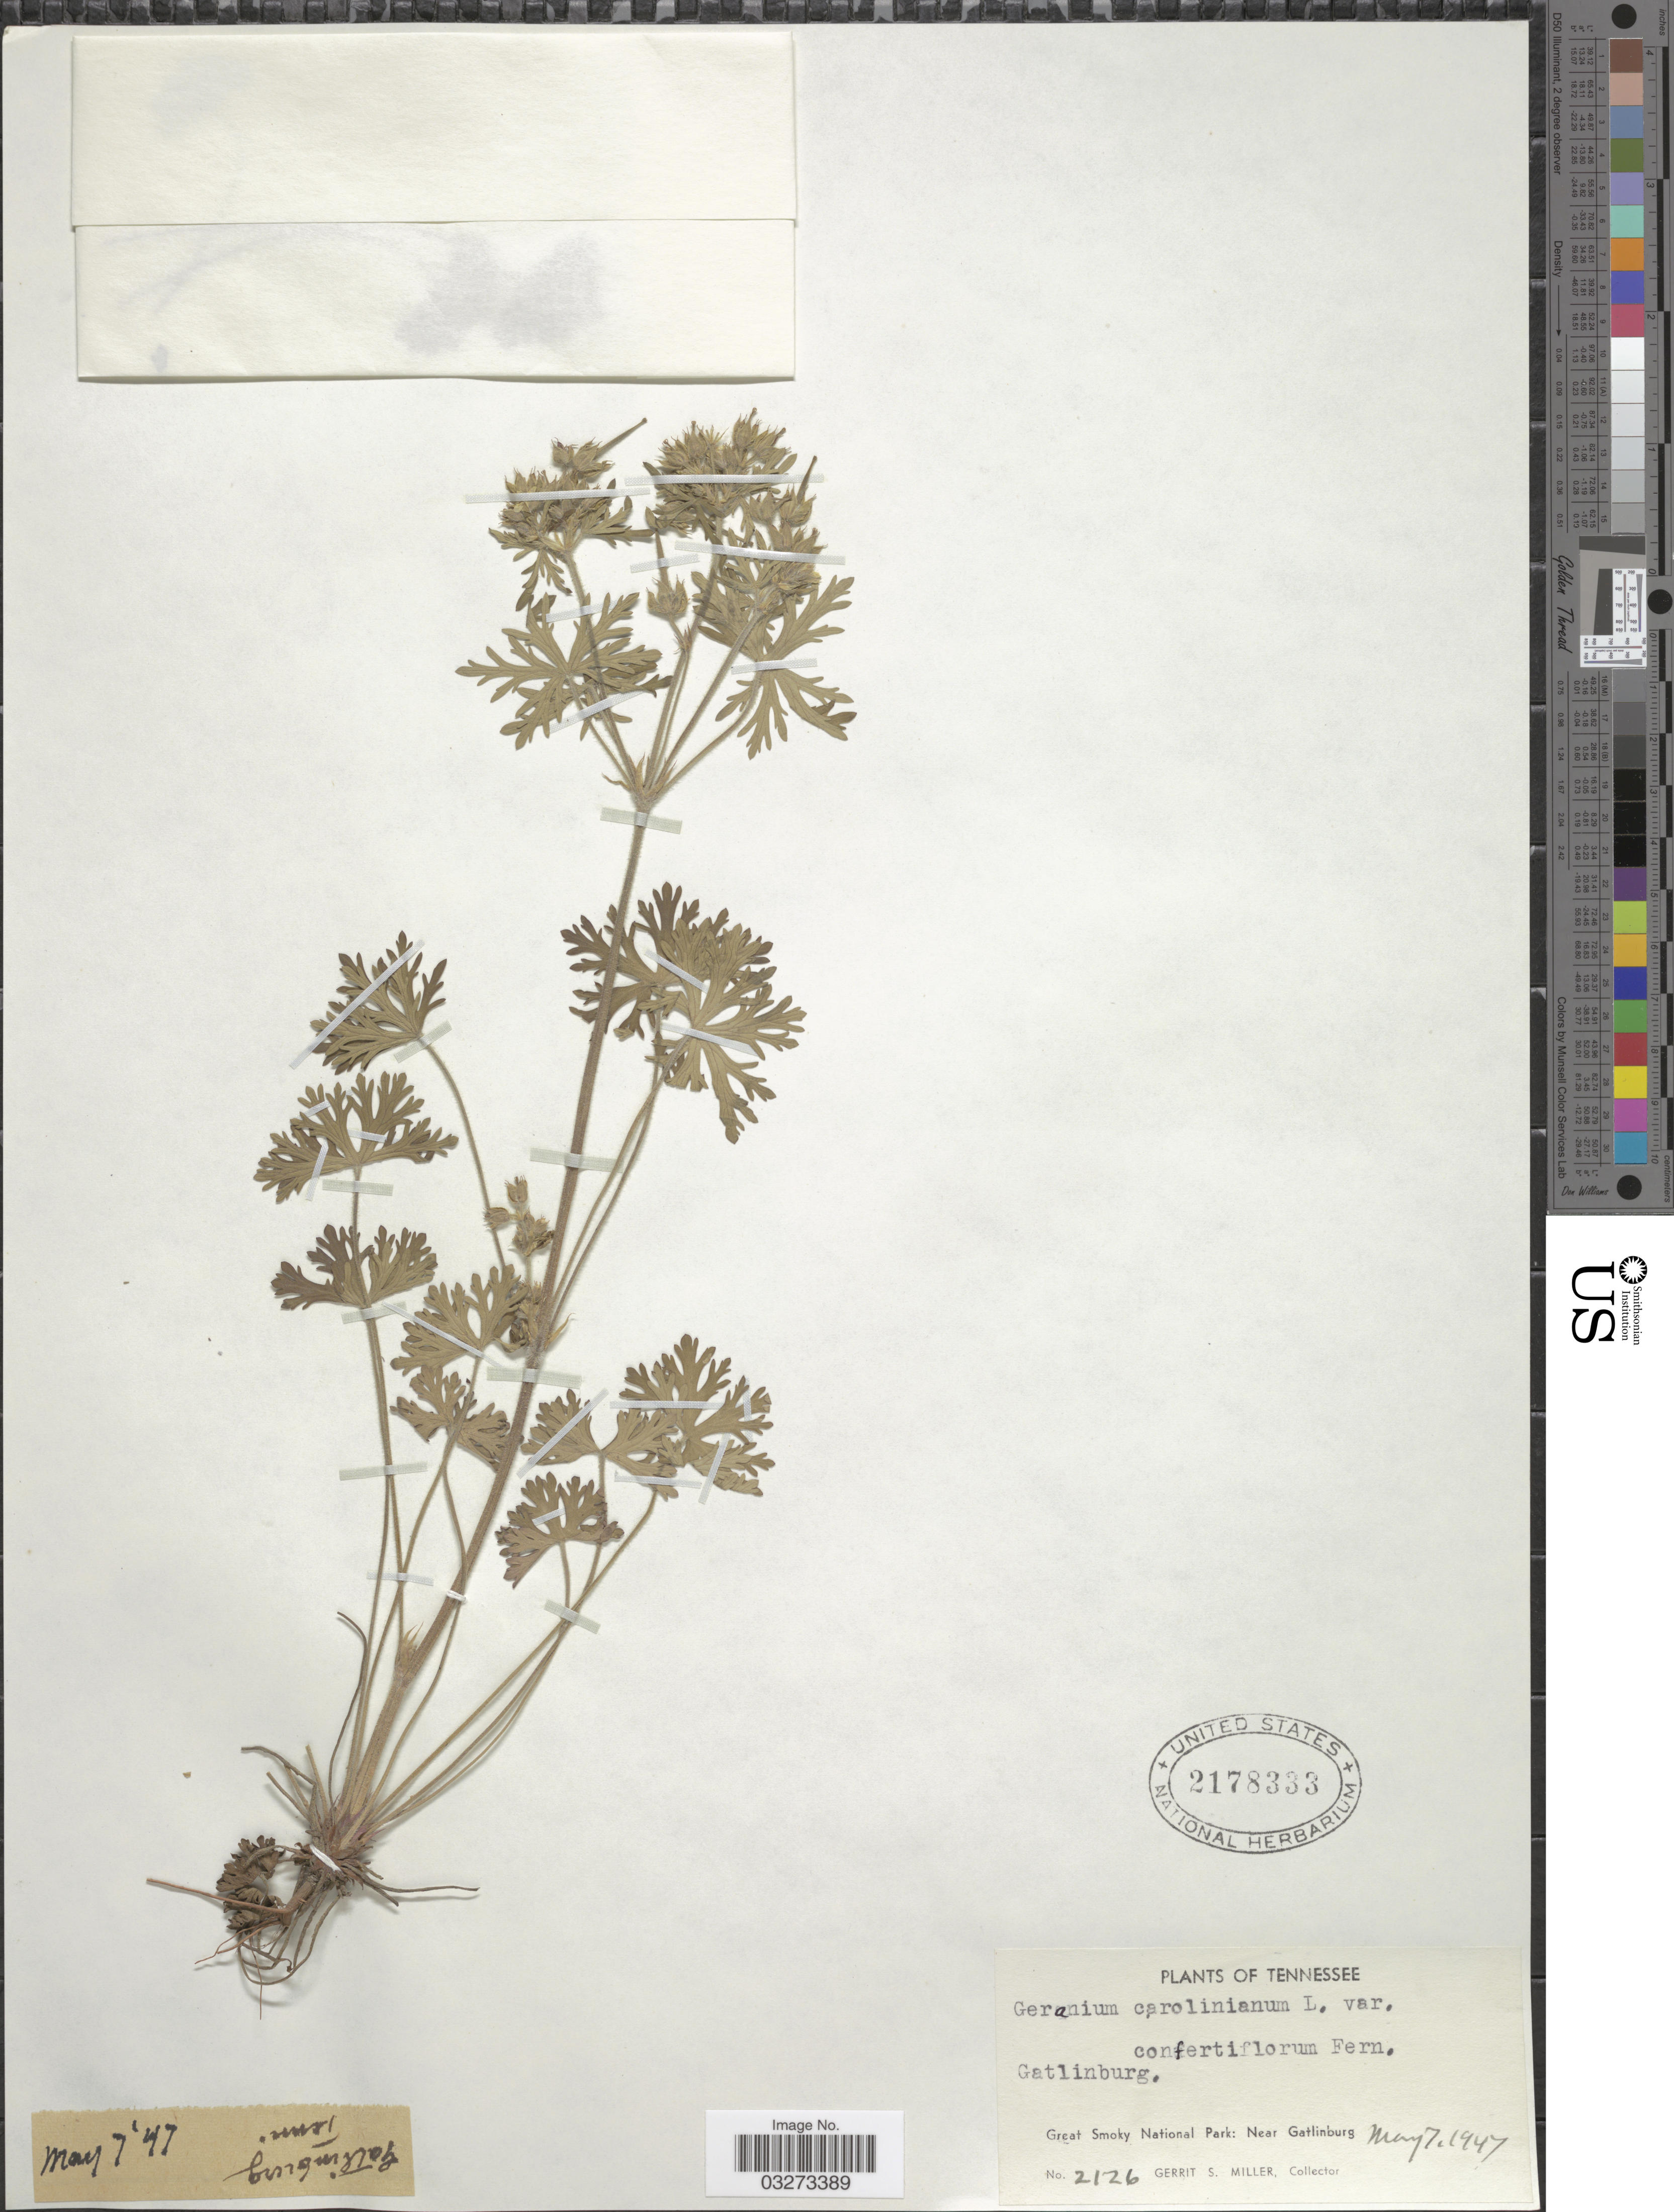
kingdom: Plantae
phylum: Tracheophyta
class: Magnoliopsida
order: Geraniales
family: Geraniaceae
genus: Geranium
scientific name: Geranium carolinianum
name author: L.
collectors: G. S. Miller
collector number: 2126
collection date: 1947-05-07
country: United States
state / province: Texas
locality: Gatlinburg. Great Smoky National Park: Near Gatlinburg.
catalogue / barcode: US 2178333